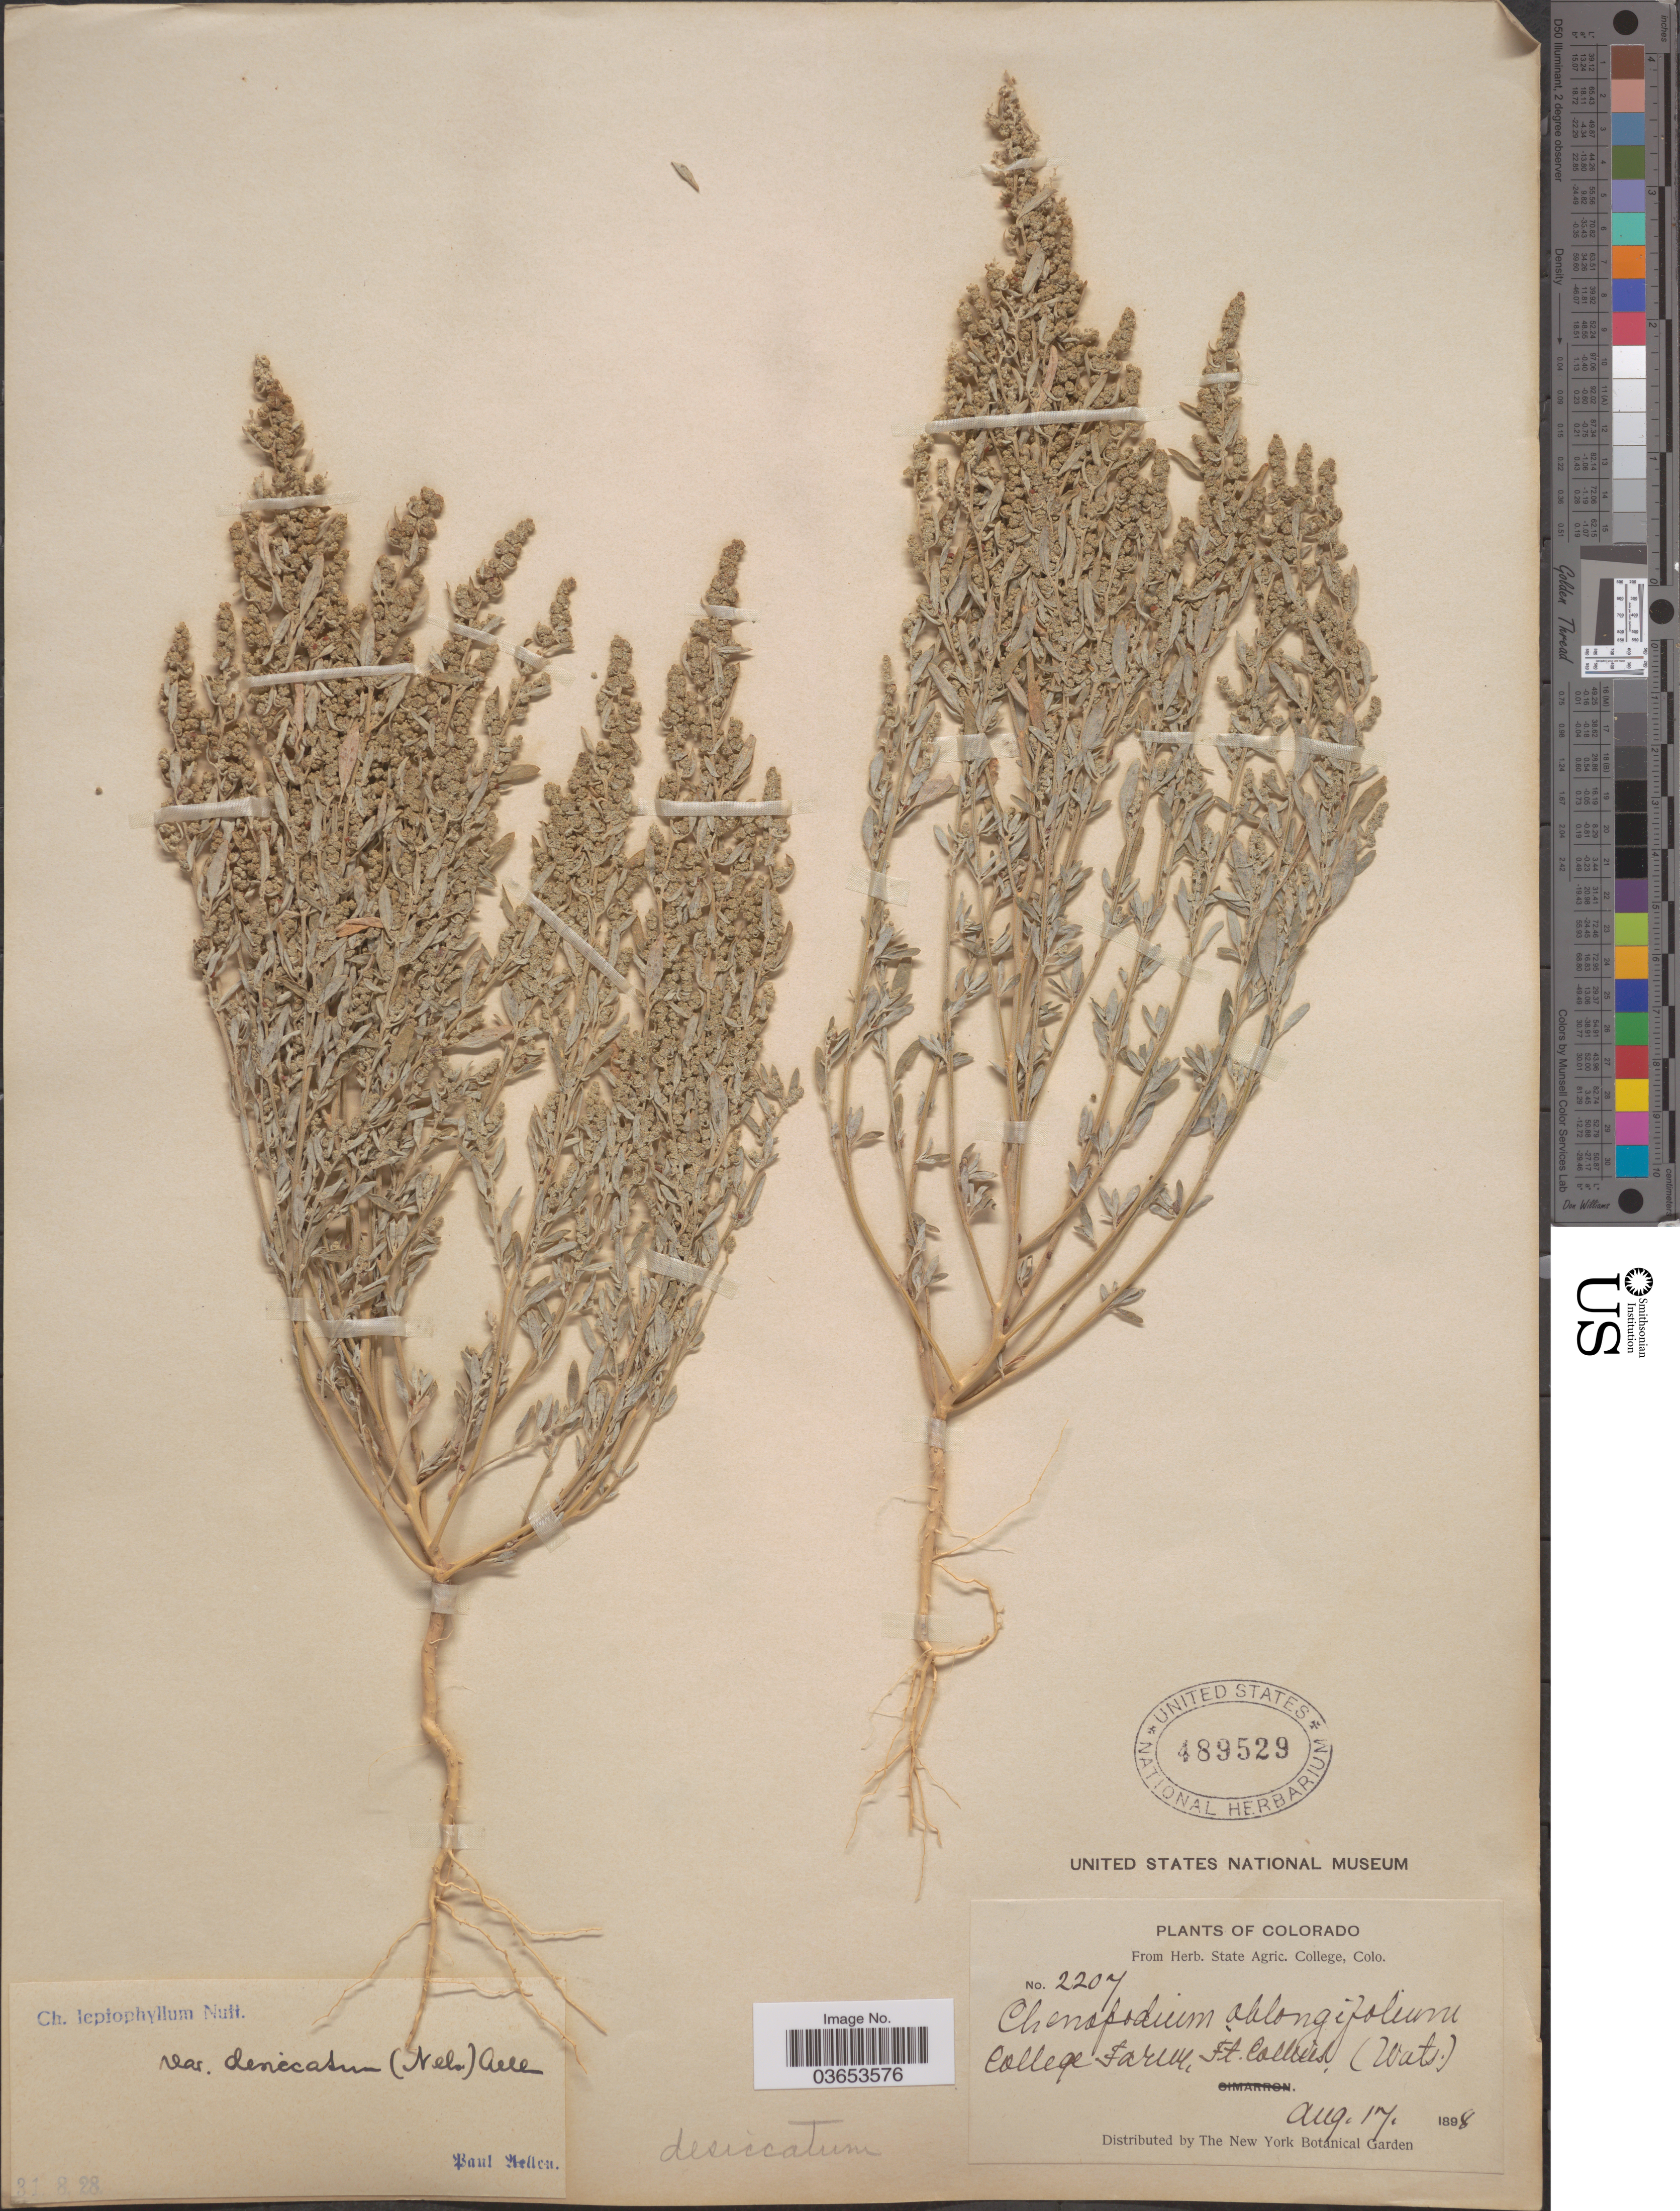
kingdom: Plantae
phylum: Tracheophyta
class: Magnoliopsida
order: Caryophyllales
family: Amaranthaceae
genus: Chenopodium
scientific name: Chenopodium leptophyllum var. desiccatum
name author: (A. Nelson) Aellen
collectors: ex herb. State Agric. College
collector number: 2207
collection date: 1898-08-17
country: United States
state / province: Colorado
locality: College Farm, Ft. Collies.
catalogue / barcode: US 489529